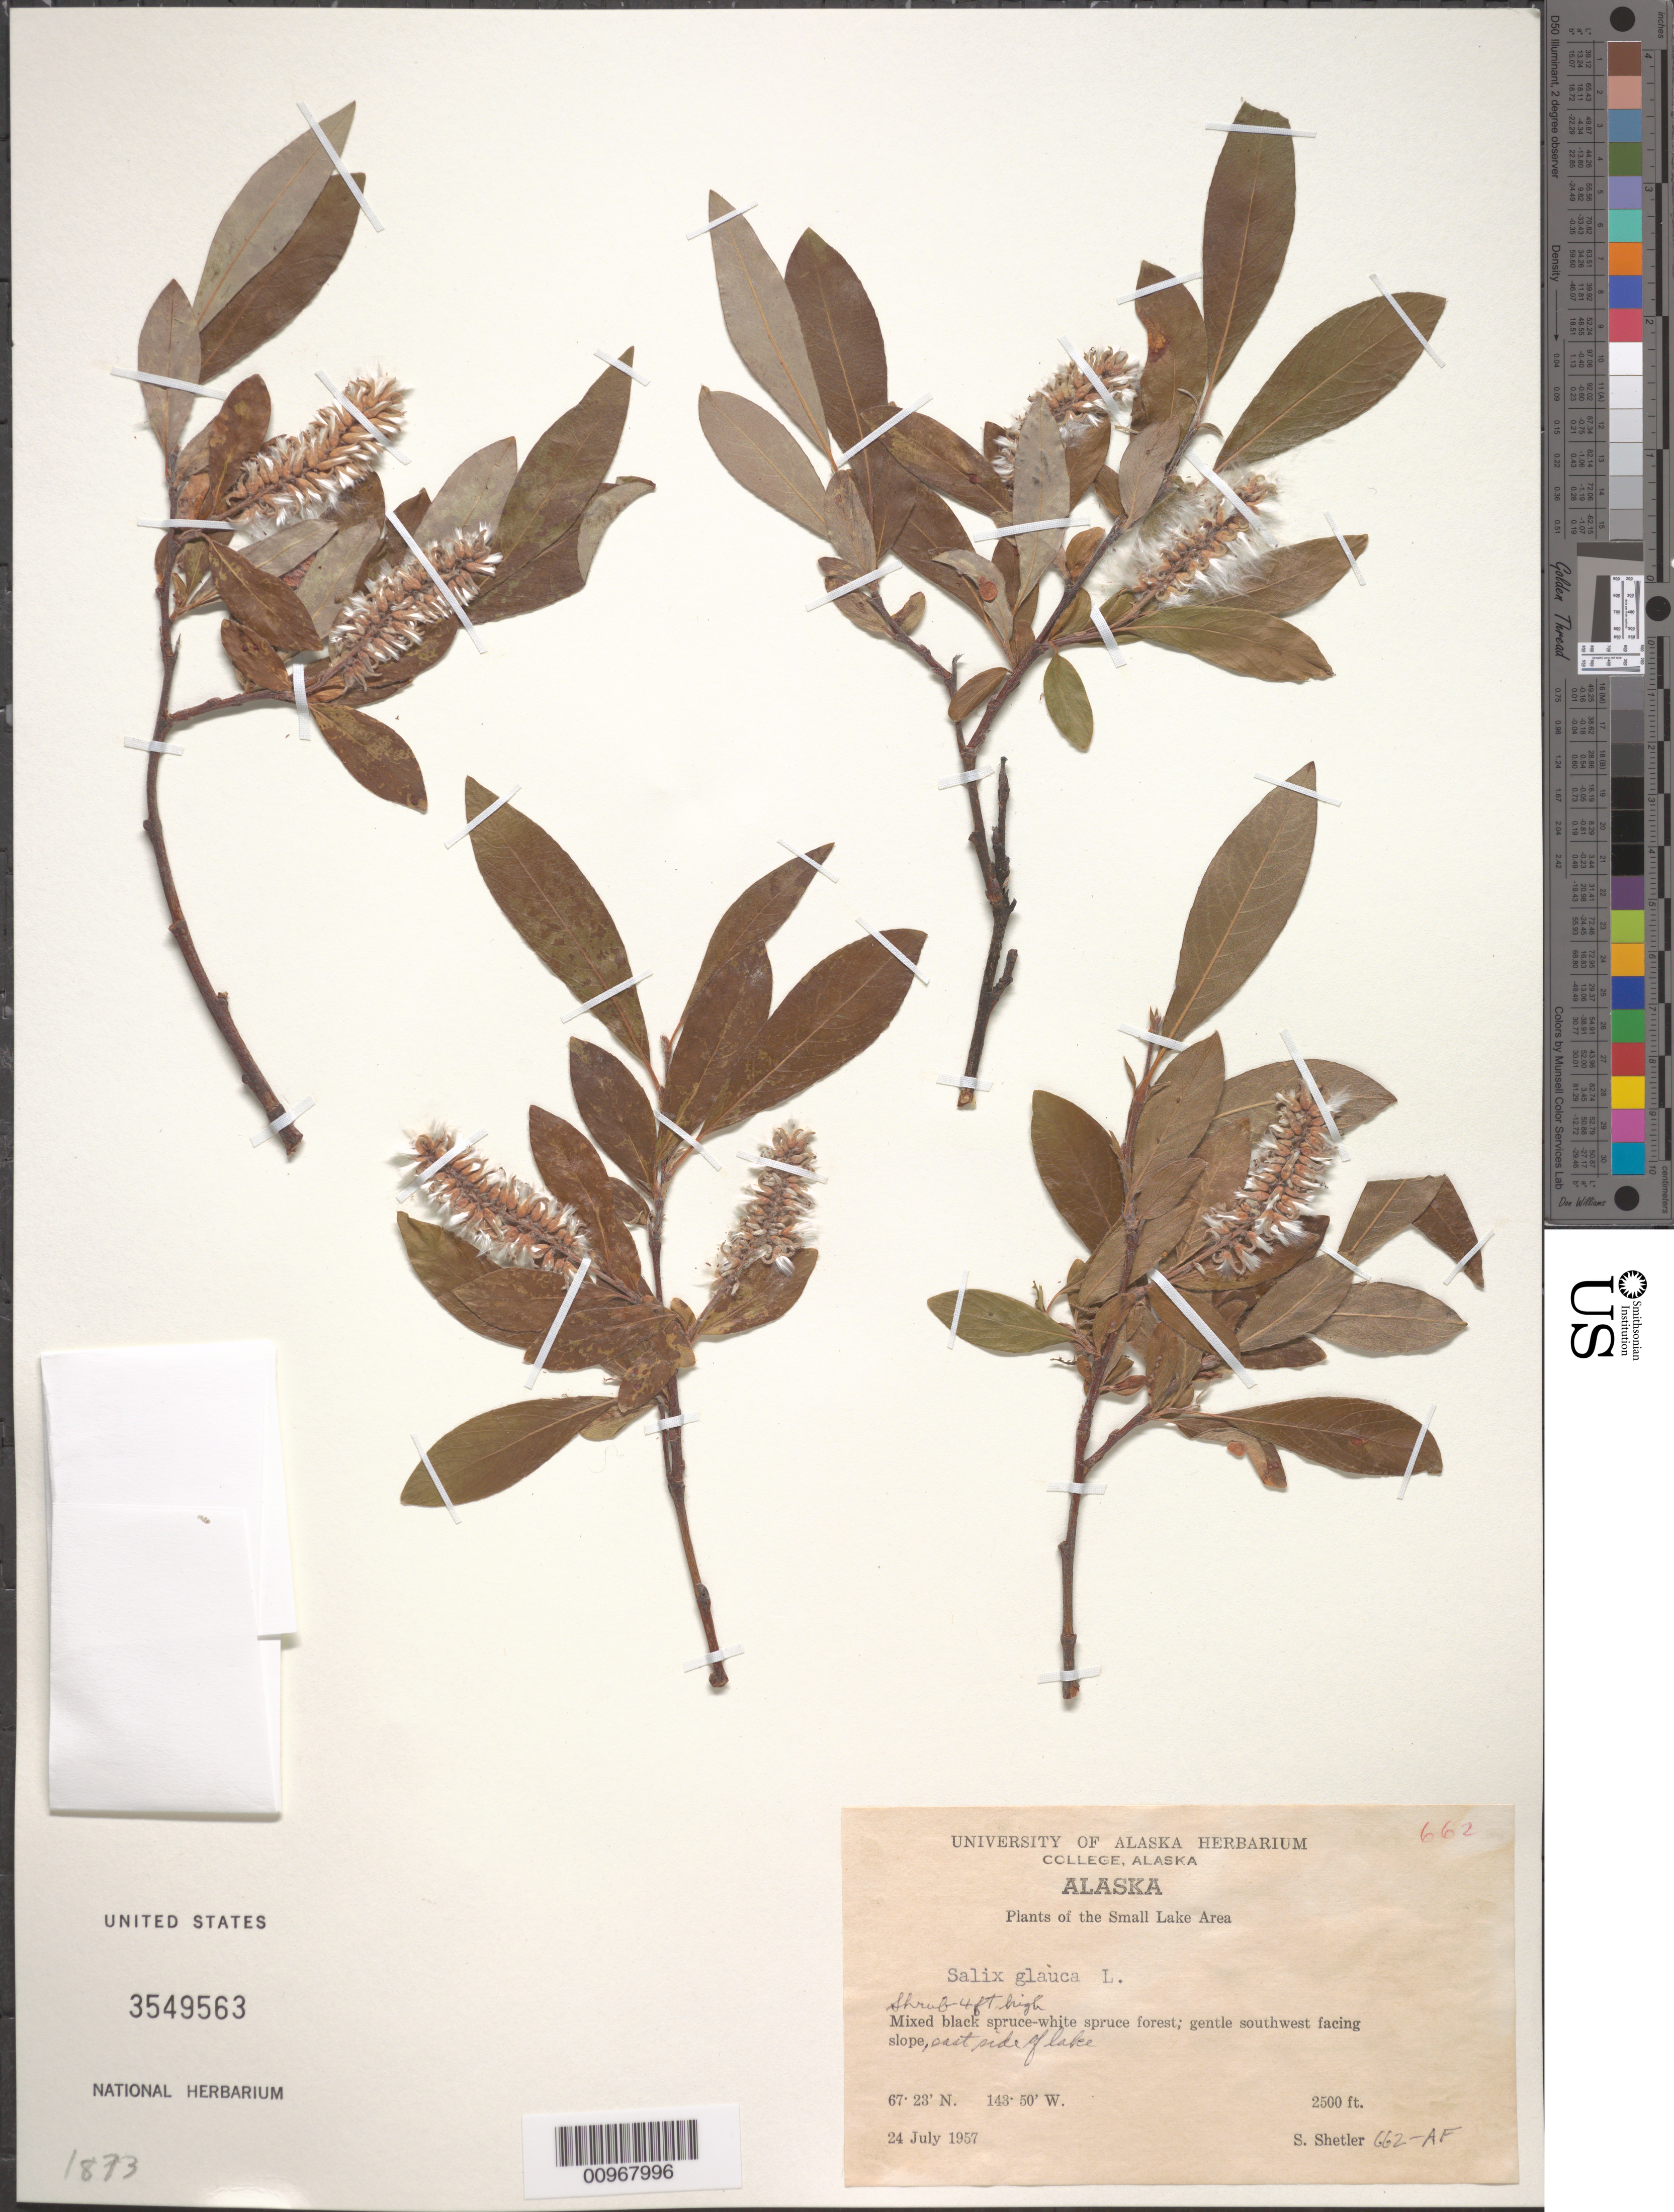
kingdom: Plantae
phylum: Tracheophyta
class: Magnoliopsida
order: Malpighiales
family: Salicaceae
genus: Salix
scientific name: Salix glauca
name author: L.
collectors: S. Shetler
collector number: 662-AF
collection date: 1957-07-24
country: United States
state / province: Alaska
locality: The Small Lake Area. Gentle southwest facing slope, east side of lake.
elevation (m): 762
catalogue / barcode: US 3549563